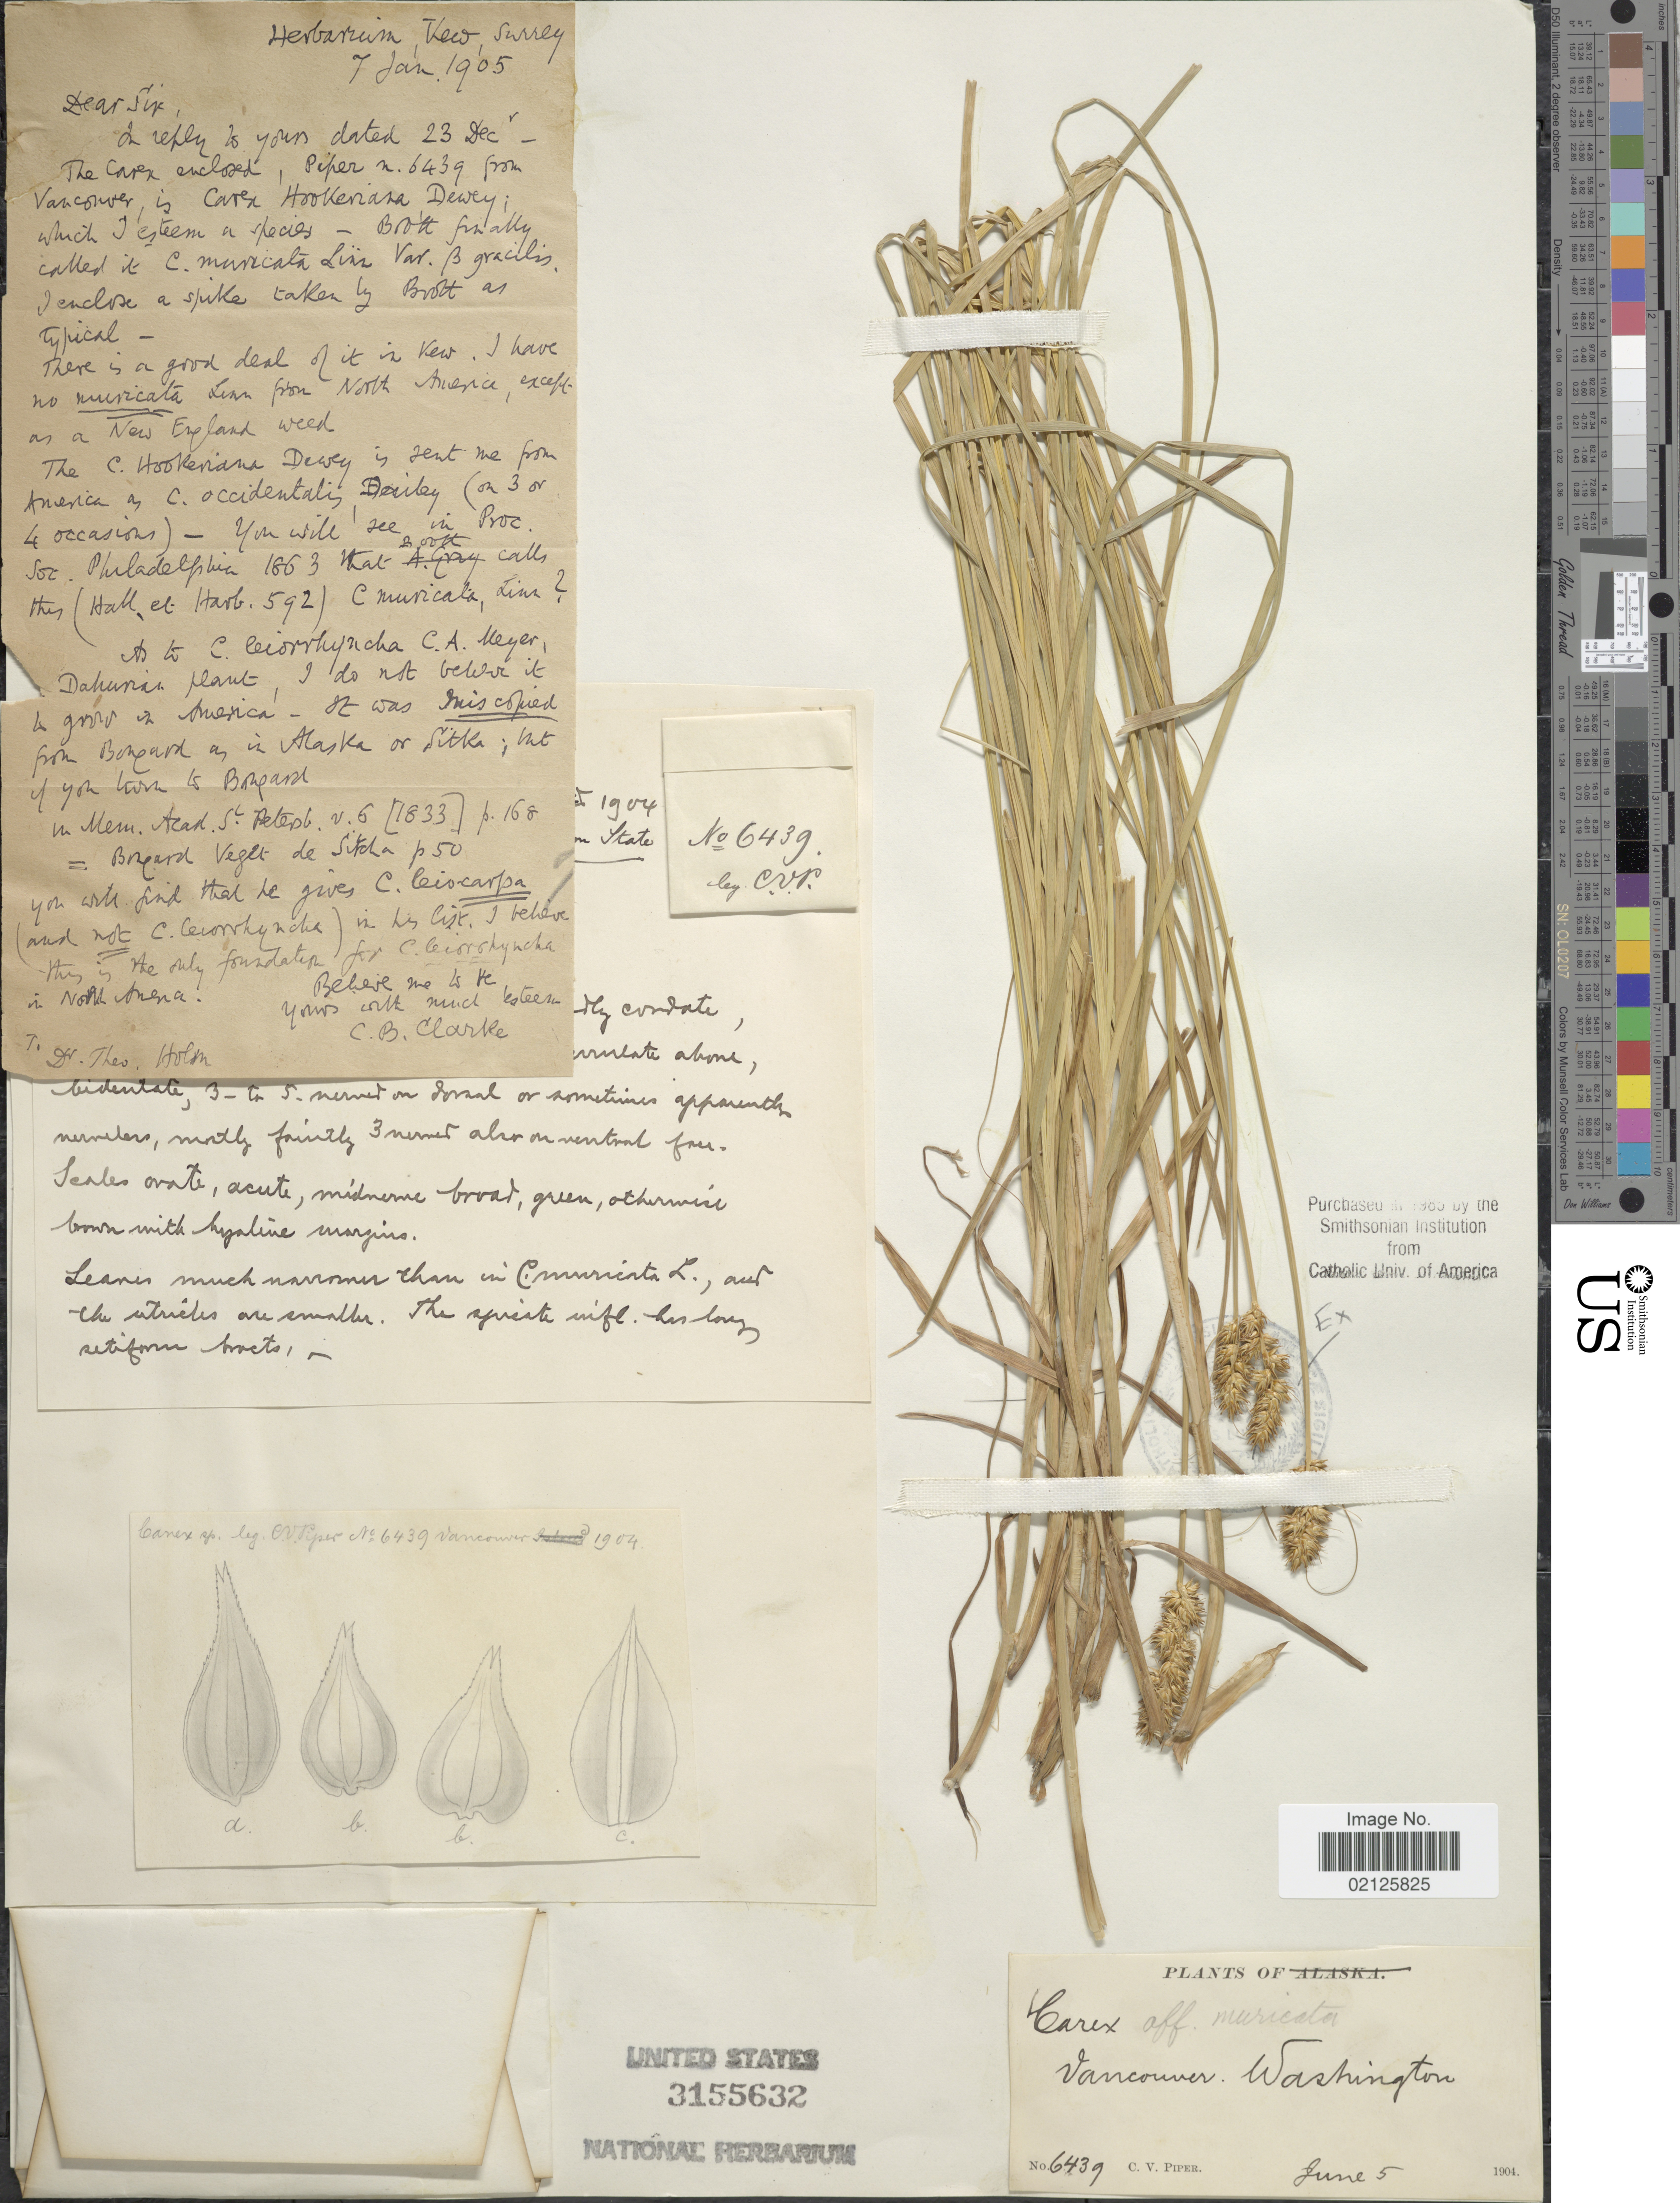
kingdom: Plantae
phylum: Tracheophyta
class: Liliopsida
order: Poales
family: Cyperaceae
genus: Carex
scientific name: Carex muricata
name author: L.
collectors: C. V. Piper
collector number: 6439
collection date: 1904-06-05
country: United States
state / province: Washington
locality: Vancouver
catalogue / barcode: US 3155632